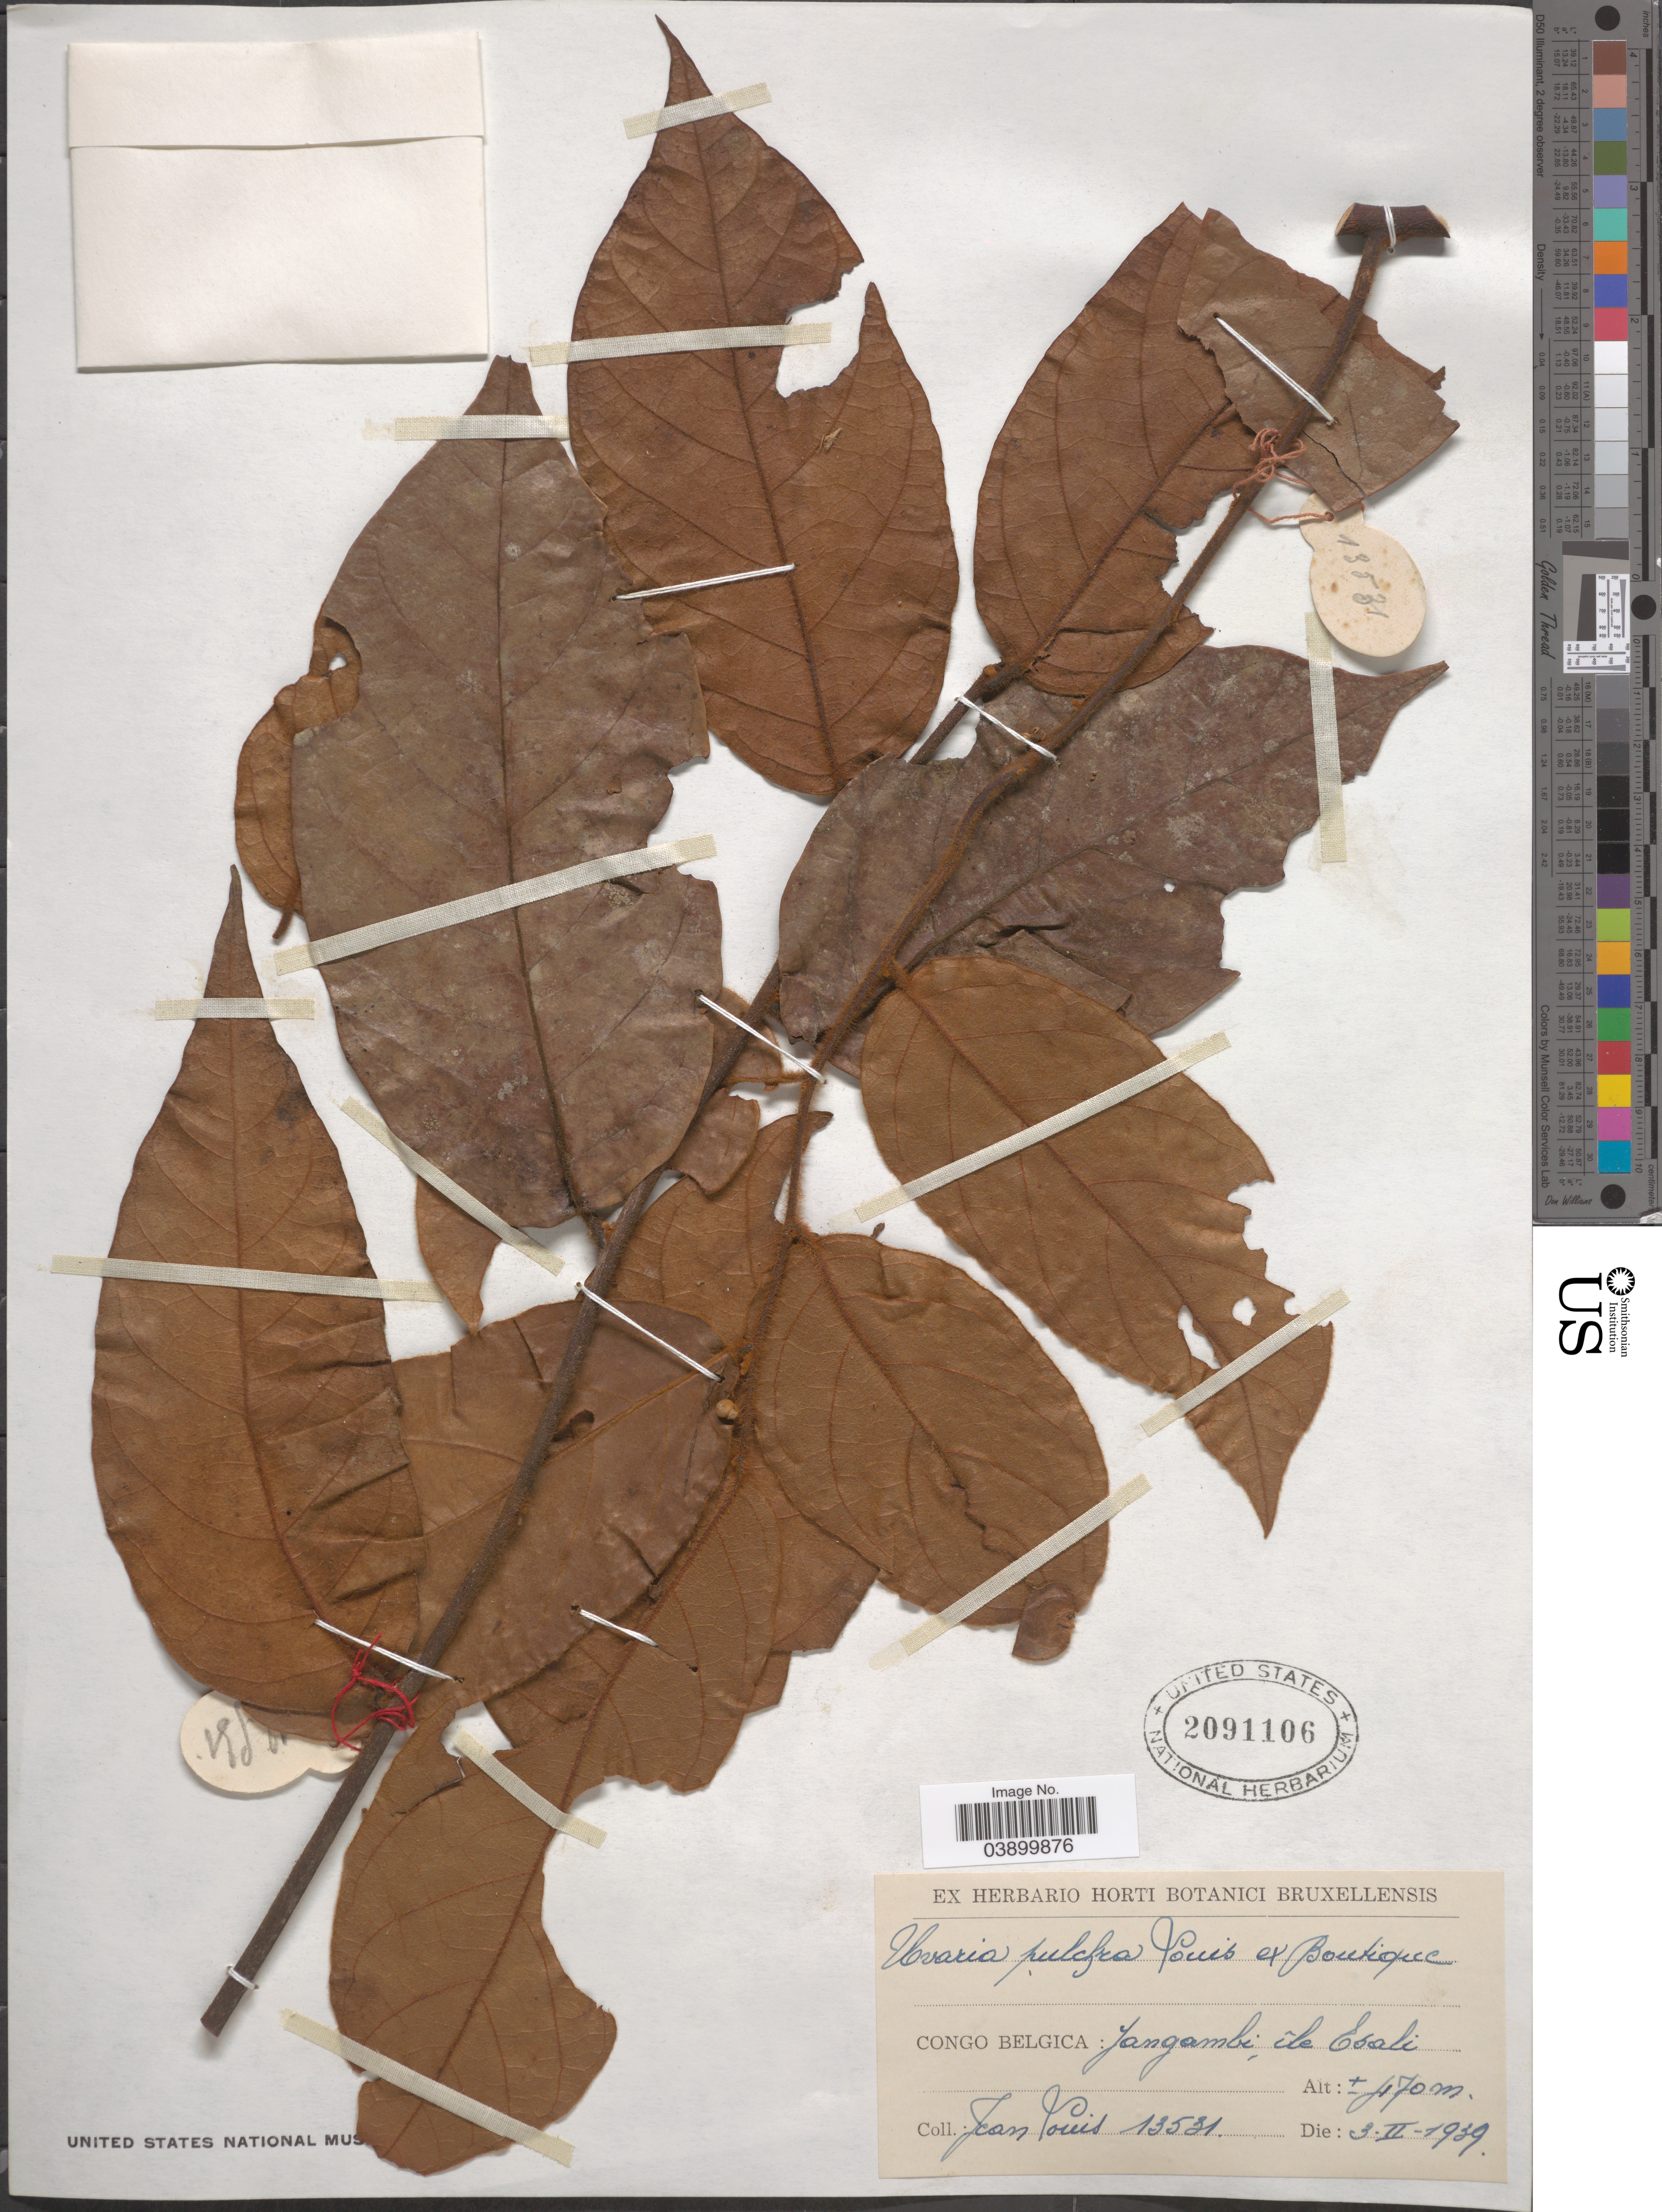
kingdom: Plantae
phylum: Tracheophyta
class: Magnoliopsida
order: Magnoliales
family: Annonaceae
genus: Uvaria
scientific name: Uvaria pulchra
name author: Louis ex Boutique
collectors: J. Louis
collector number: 13531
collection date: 1939-02-03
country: Congo, Democratic Republic of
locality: Congo Belgica: Yangambi île Esali.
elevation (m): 470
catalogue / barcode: US 2091106